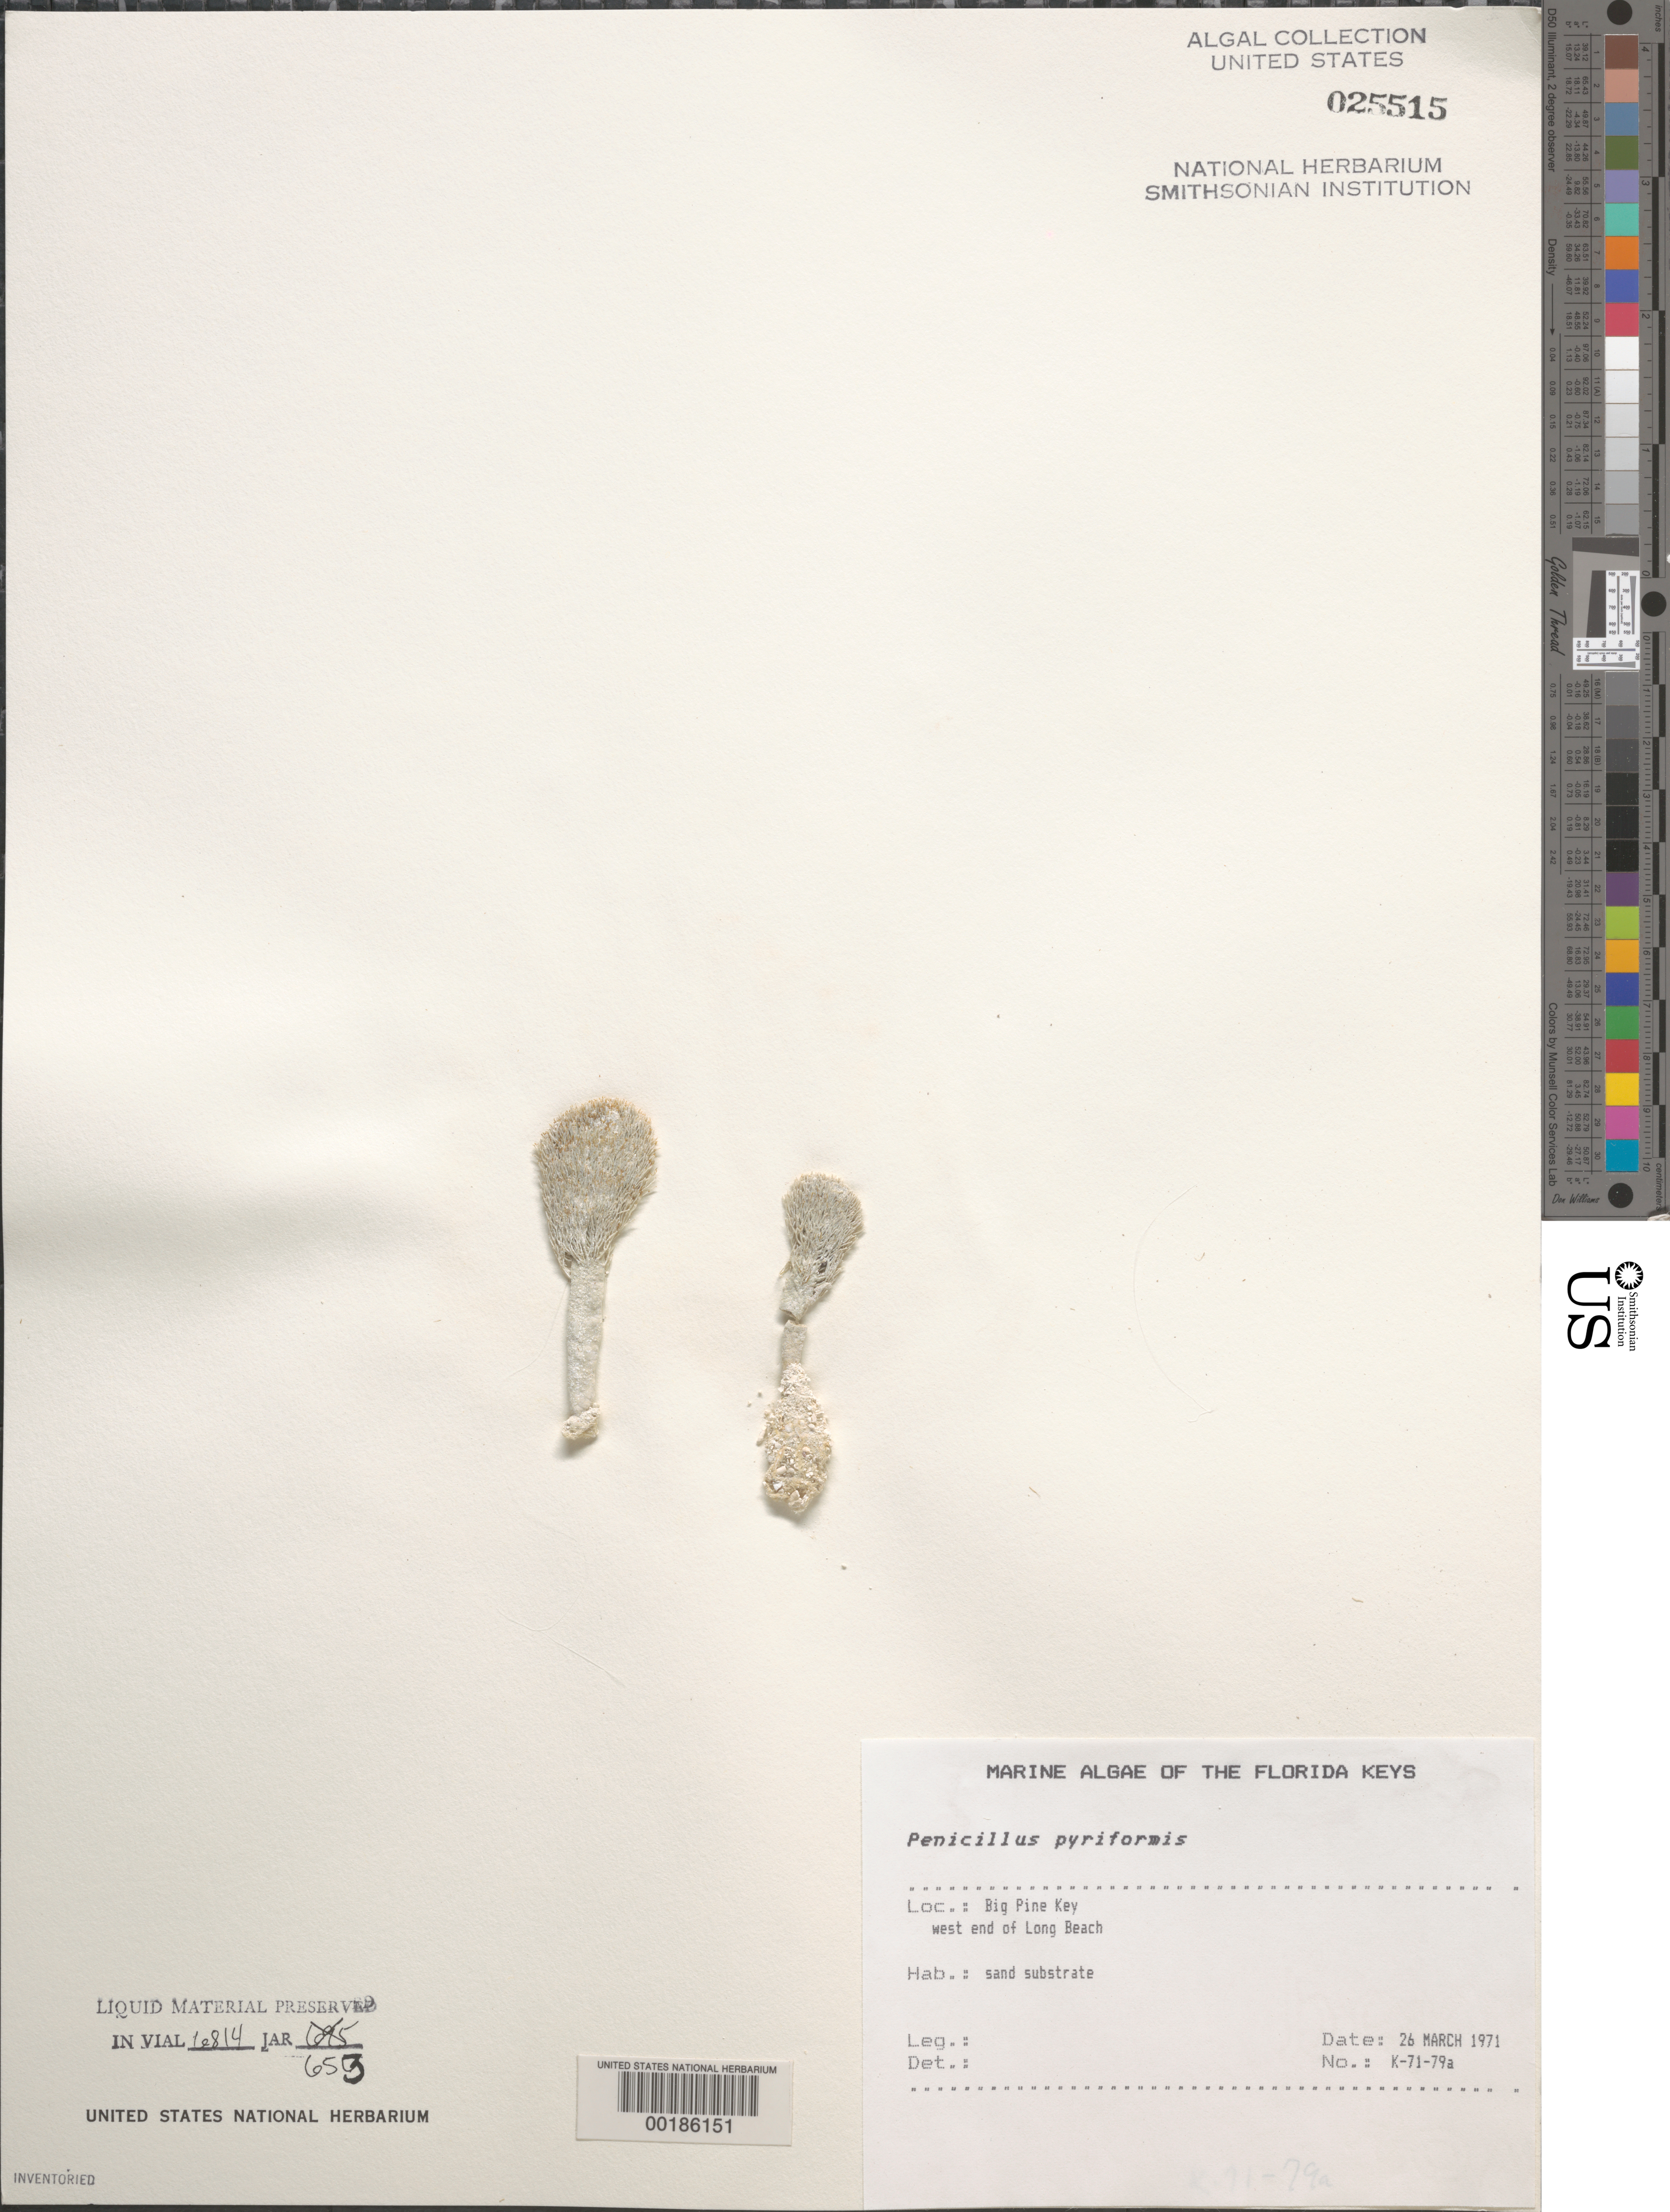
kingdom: Plantae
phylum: Chlorophyta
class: Ulvophyceae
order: Bryopsidales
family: Udoteaceae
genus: Penicillus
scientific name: Penicillus pyriformis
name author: A. Gepp & E. Gepp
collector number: K-71-79a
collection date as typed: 26 Mar 1971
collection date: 1971-03-26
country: United States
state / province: Florida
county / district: Monroe County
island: Big Pine Key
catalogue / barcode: US 25515